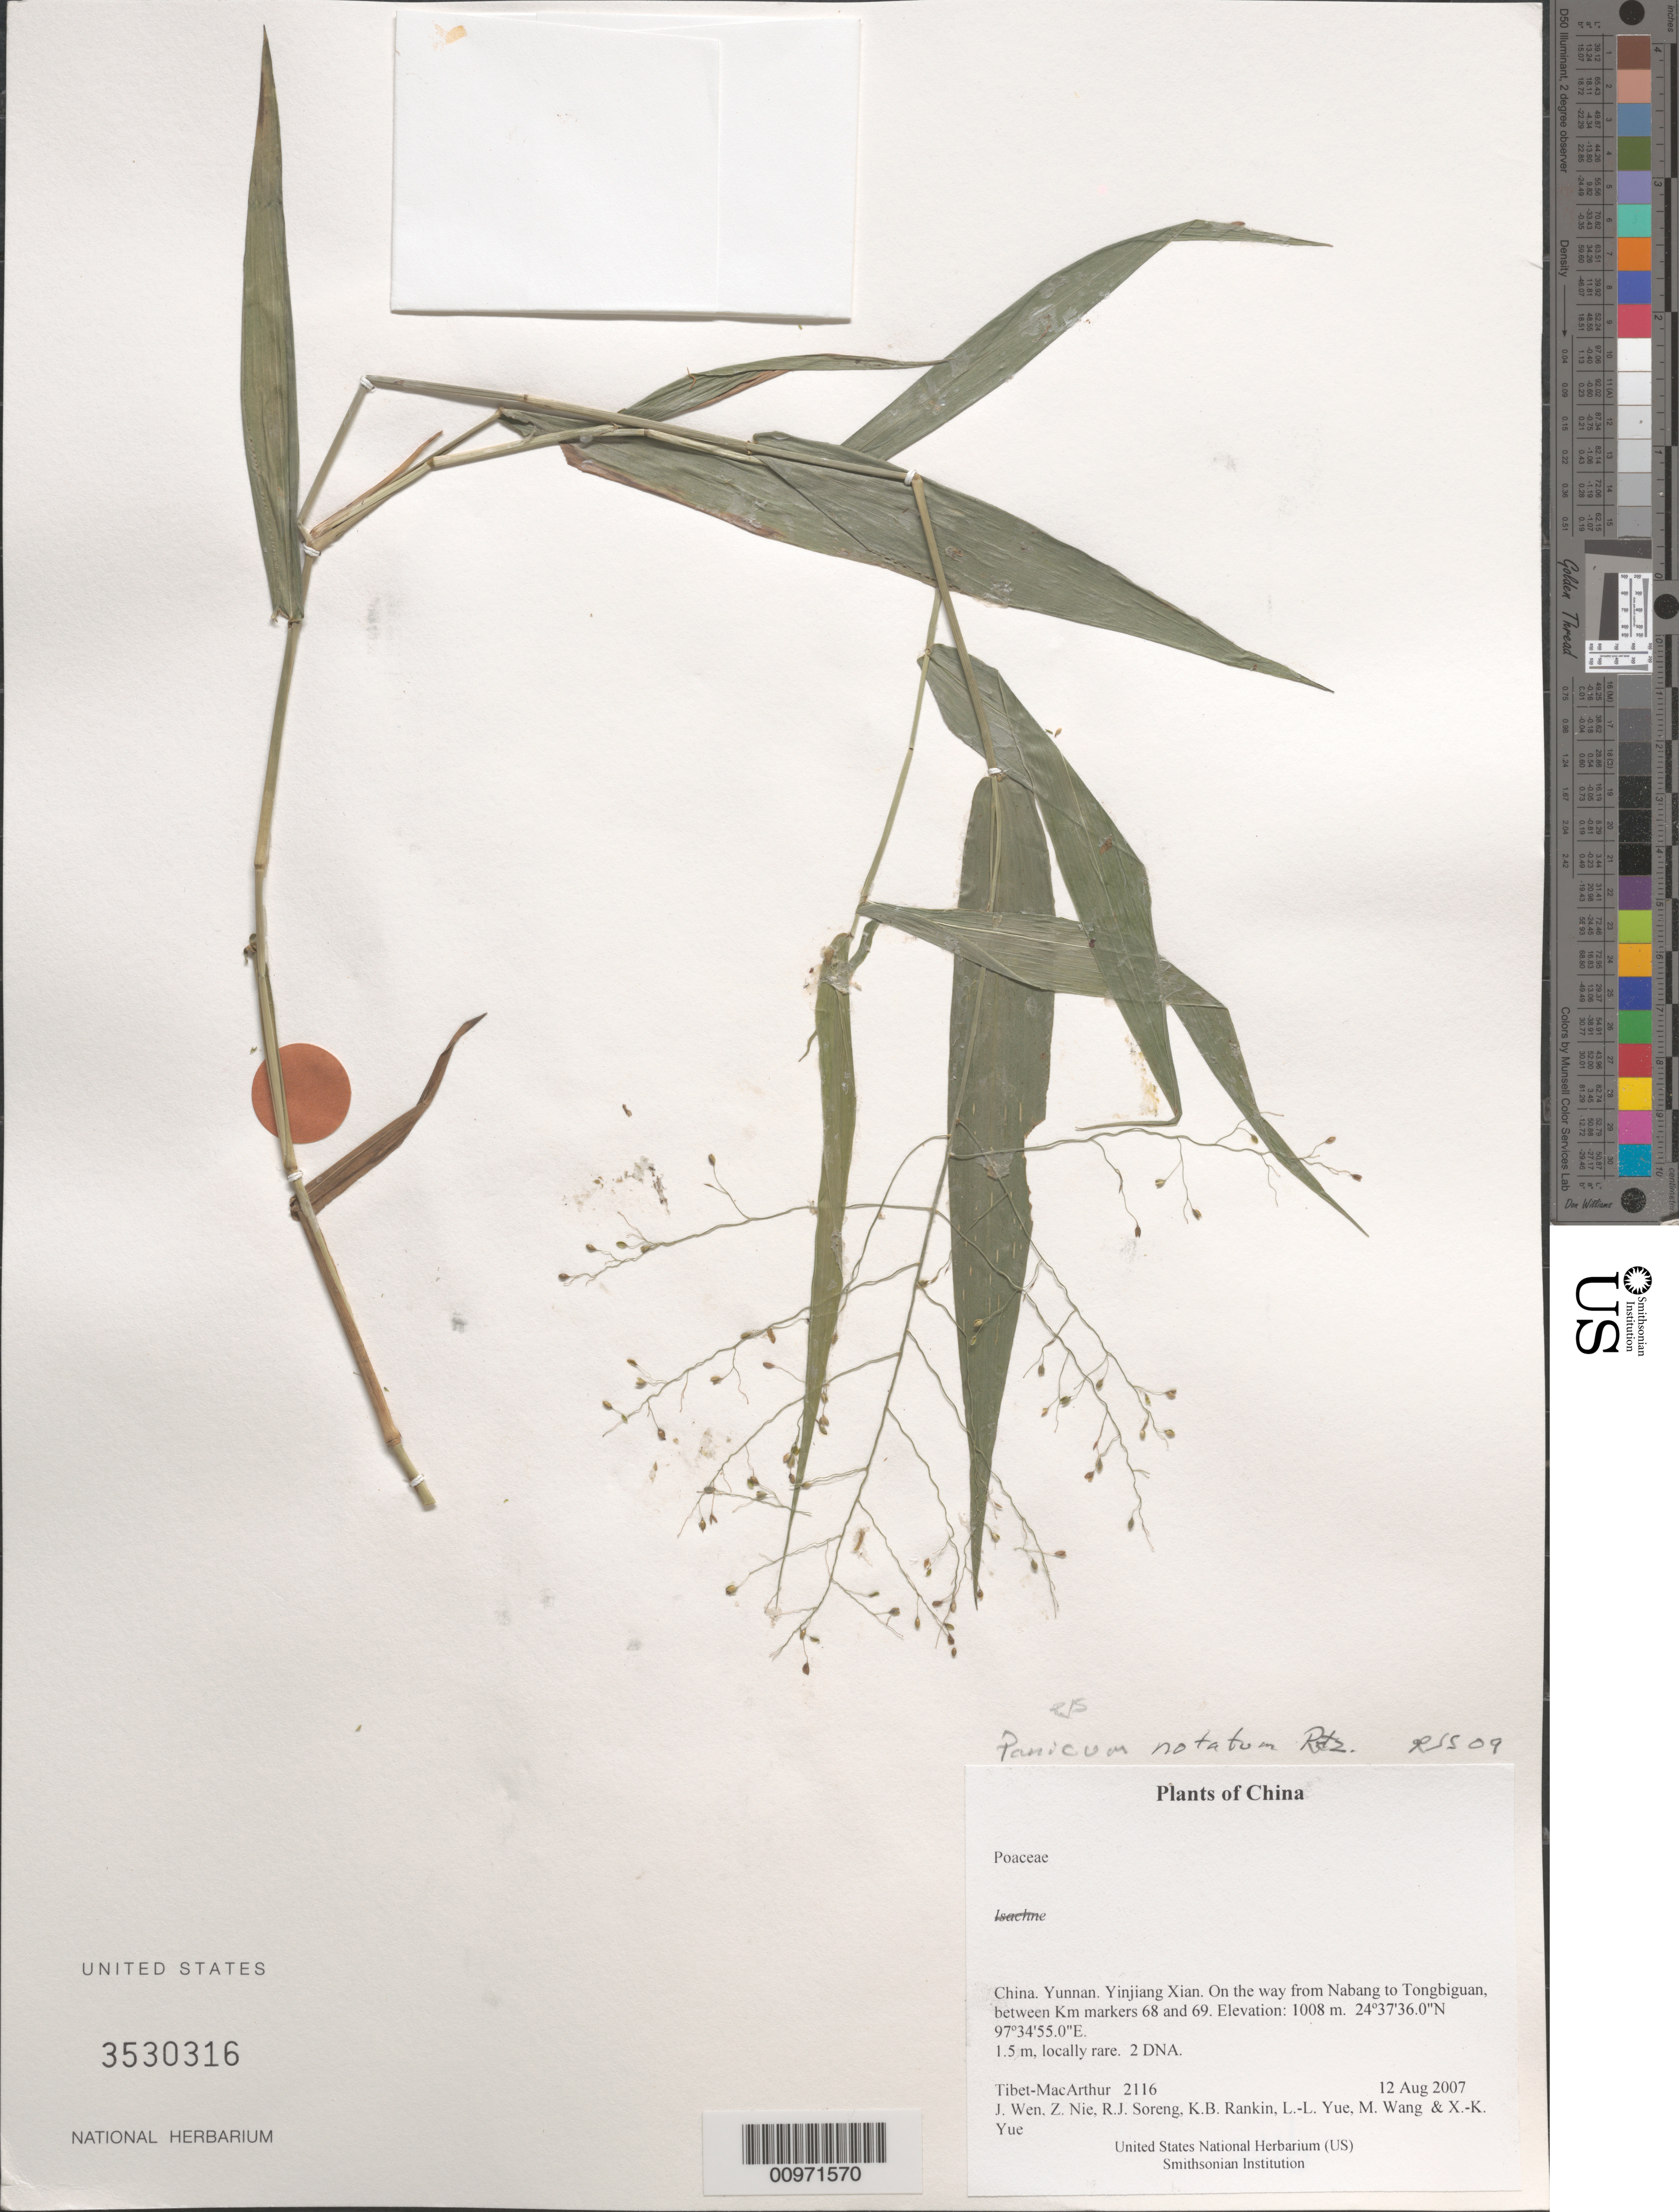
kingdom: Plantae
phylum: Tracheophyta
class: Liliopsida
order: Poales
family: Poaceae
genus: Panicum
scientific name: Panicum notatum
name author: Retz.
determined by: Soreng, Robert J., Research Associate (BOT), Smithsonian Institution - National Museum of Natural History (UNITED STATES)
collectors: Tibet-MacArthur, J. Wen, Z. Nie, R. J. Soreng, K. Rankin, L. Yue, M. Wang & X. Yue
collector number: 2116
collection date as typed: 12 Aug 2007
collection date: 2007-08-12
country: China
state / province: Yunnan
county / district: Yinjiang Xian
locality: On the way from Nabang to Tongbiguan, between Km markers 68 and 69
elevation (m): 1008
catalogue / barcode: US 3530316